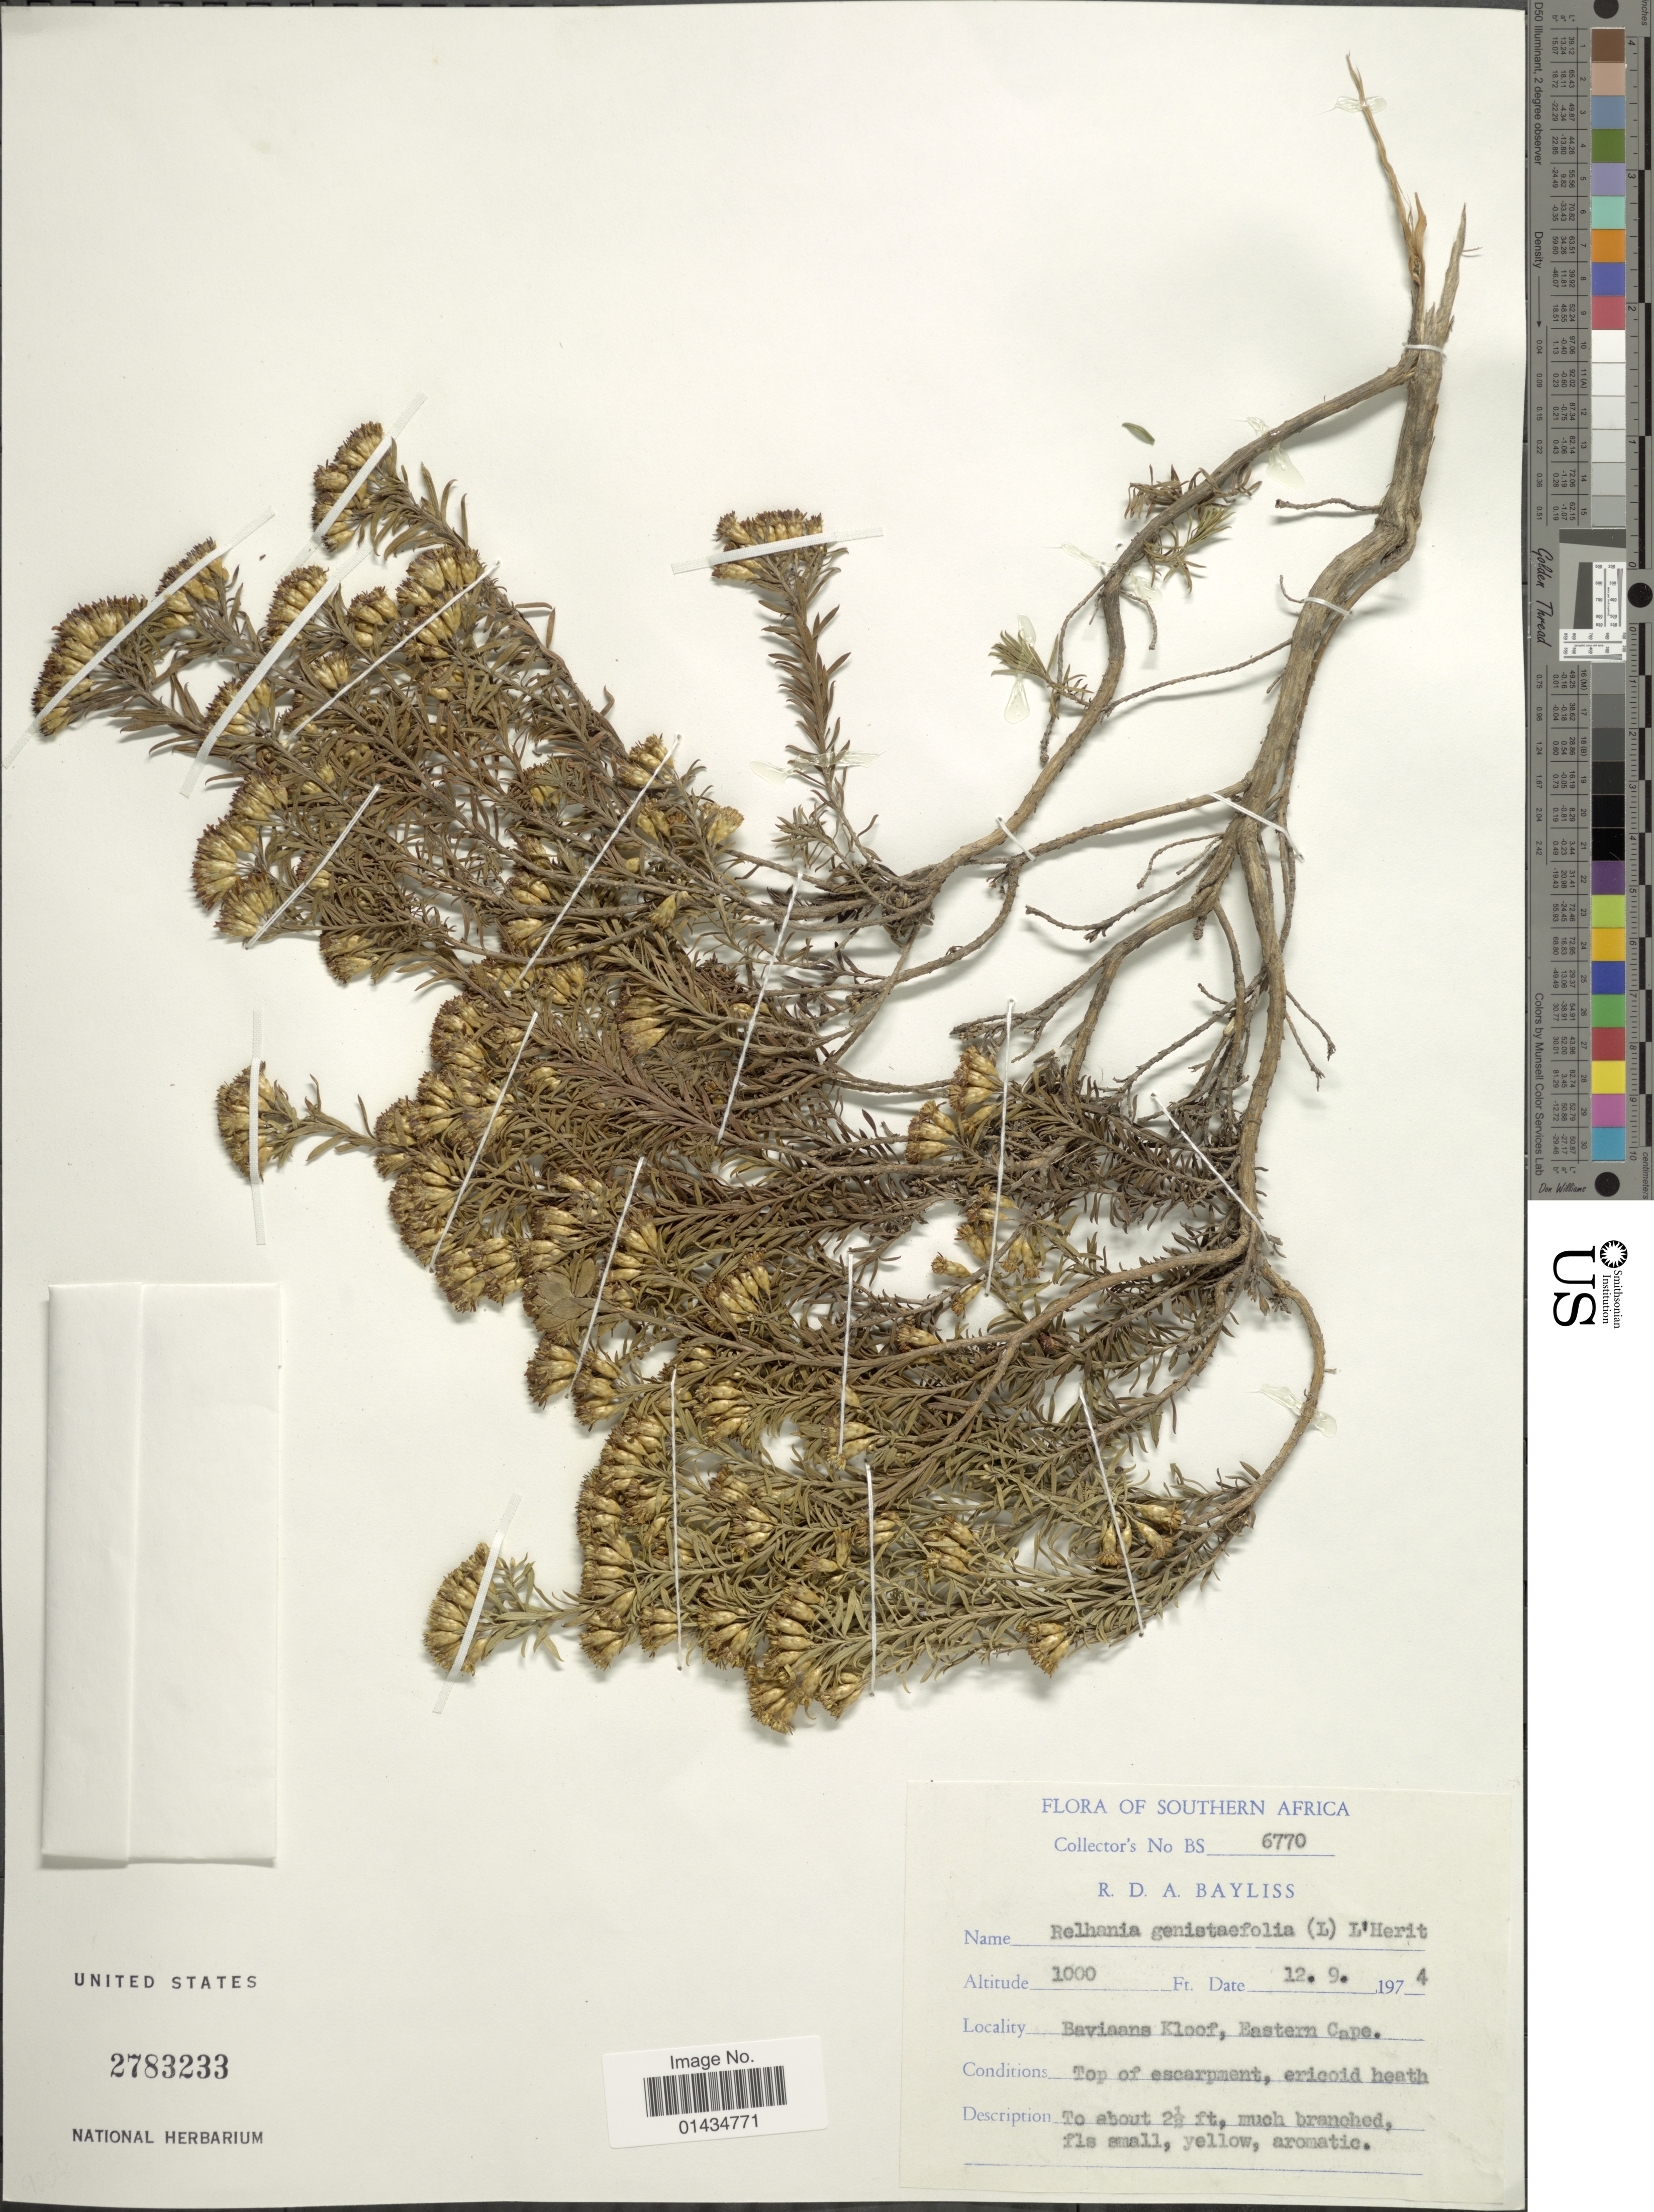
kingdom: Plantae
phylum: Tracheophyta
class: Magnoliopsida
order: Asterales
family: Asteraceae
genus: Relhania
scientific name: Relhania genistaefolia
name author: (L.) L'Hér.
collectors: R. Bayliss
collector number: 6770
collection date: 1974-09-12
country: South Africa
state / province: Eastern Cape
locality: Baviaans Kloof, top of escarpment, ericoid heath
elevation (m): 305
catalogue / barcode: US 2783233